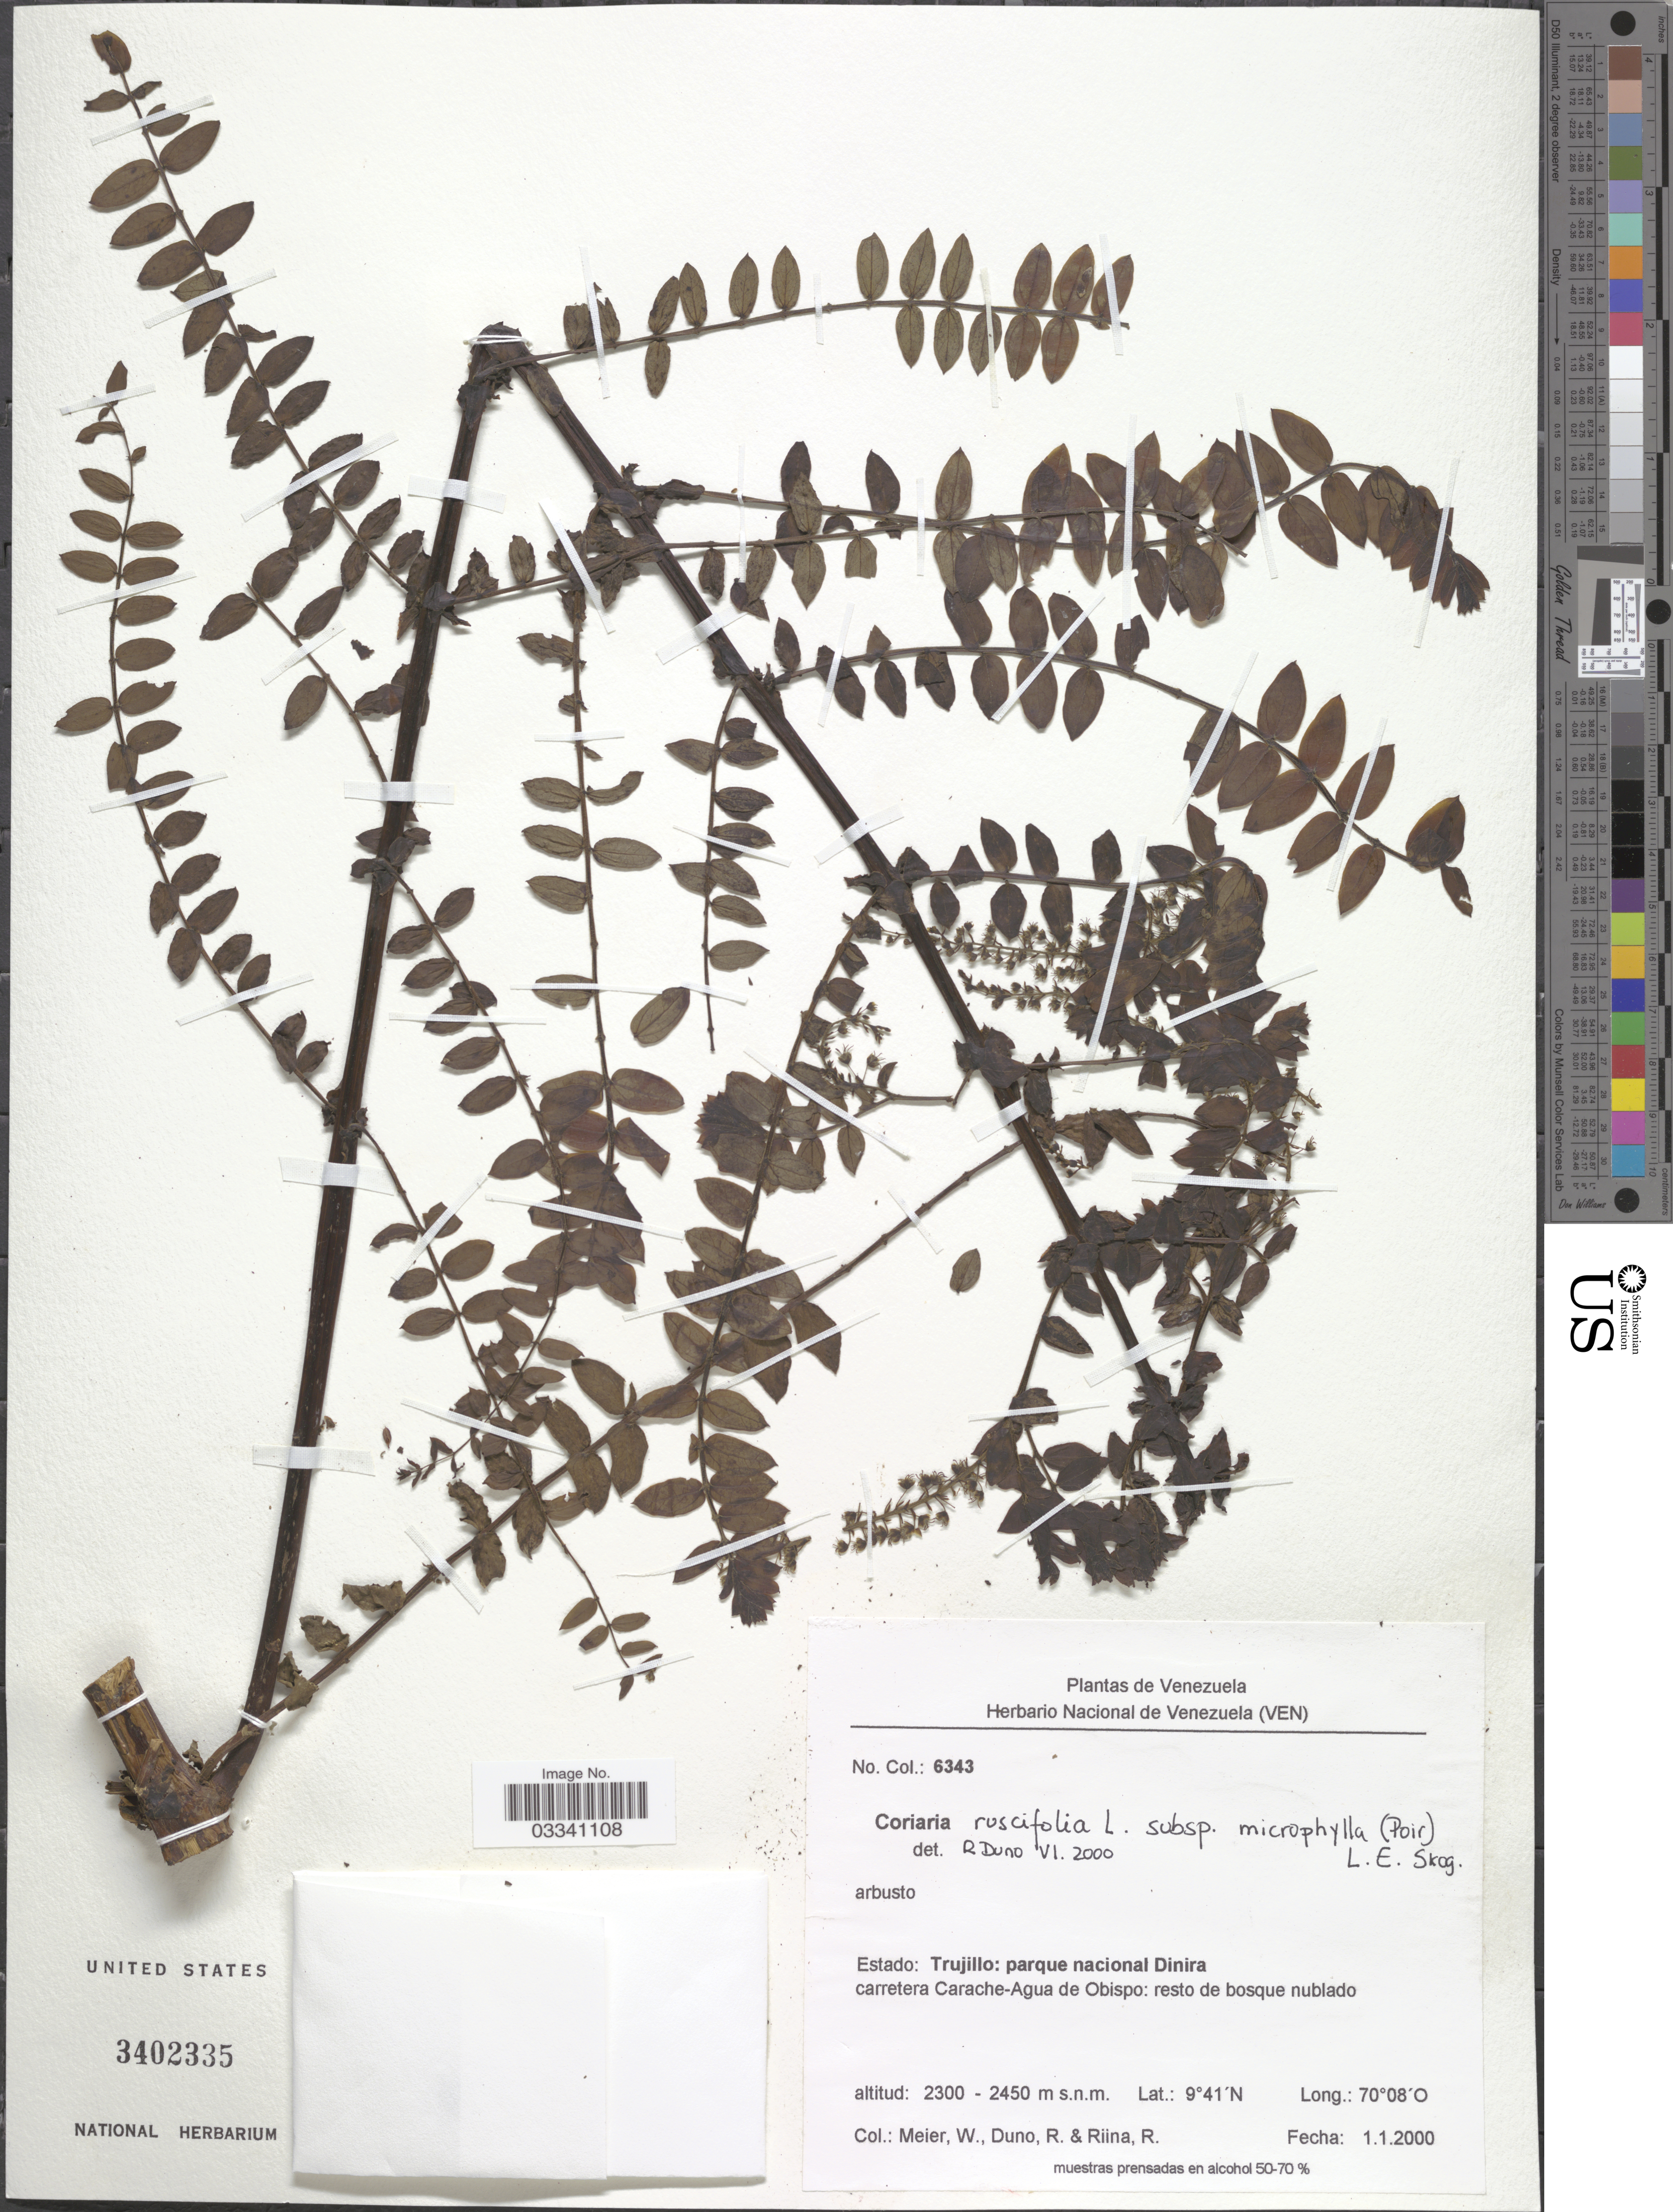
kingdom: Plantae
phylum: Tracheophyta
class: Magnoliopsida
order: Cucurbitales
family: Coriariaceae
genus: Coriaria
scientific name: Coriaria ruscifolia subsp. microphylla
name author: (Poir.) L.E. Skog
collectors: W. Meier, R. Duno & R. Riina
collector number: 6343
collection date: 2000-01-01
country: Venezuela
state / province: Trujillo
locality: Parque nacional Dinira. Carretera Carache-Agua de Obispo: resto de bosque nublado.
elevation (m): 2300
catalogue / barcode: US 3402335